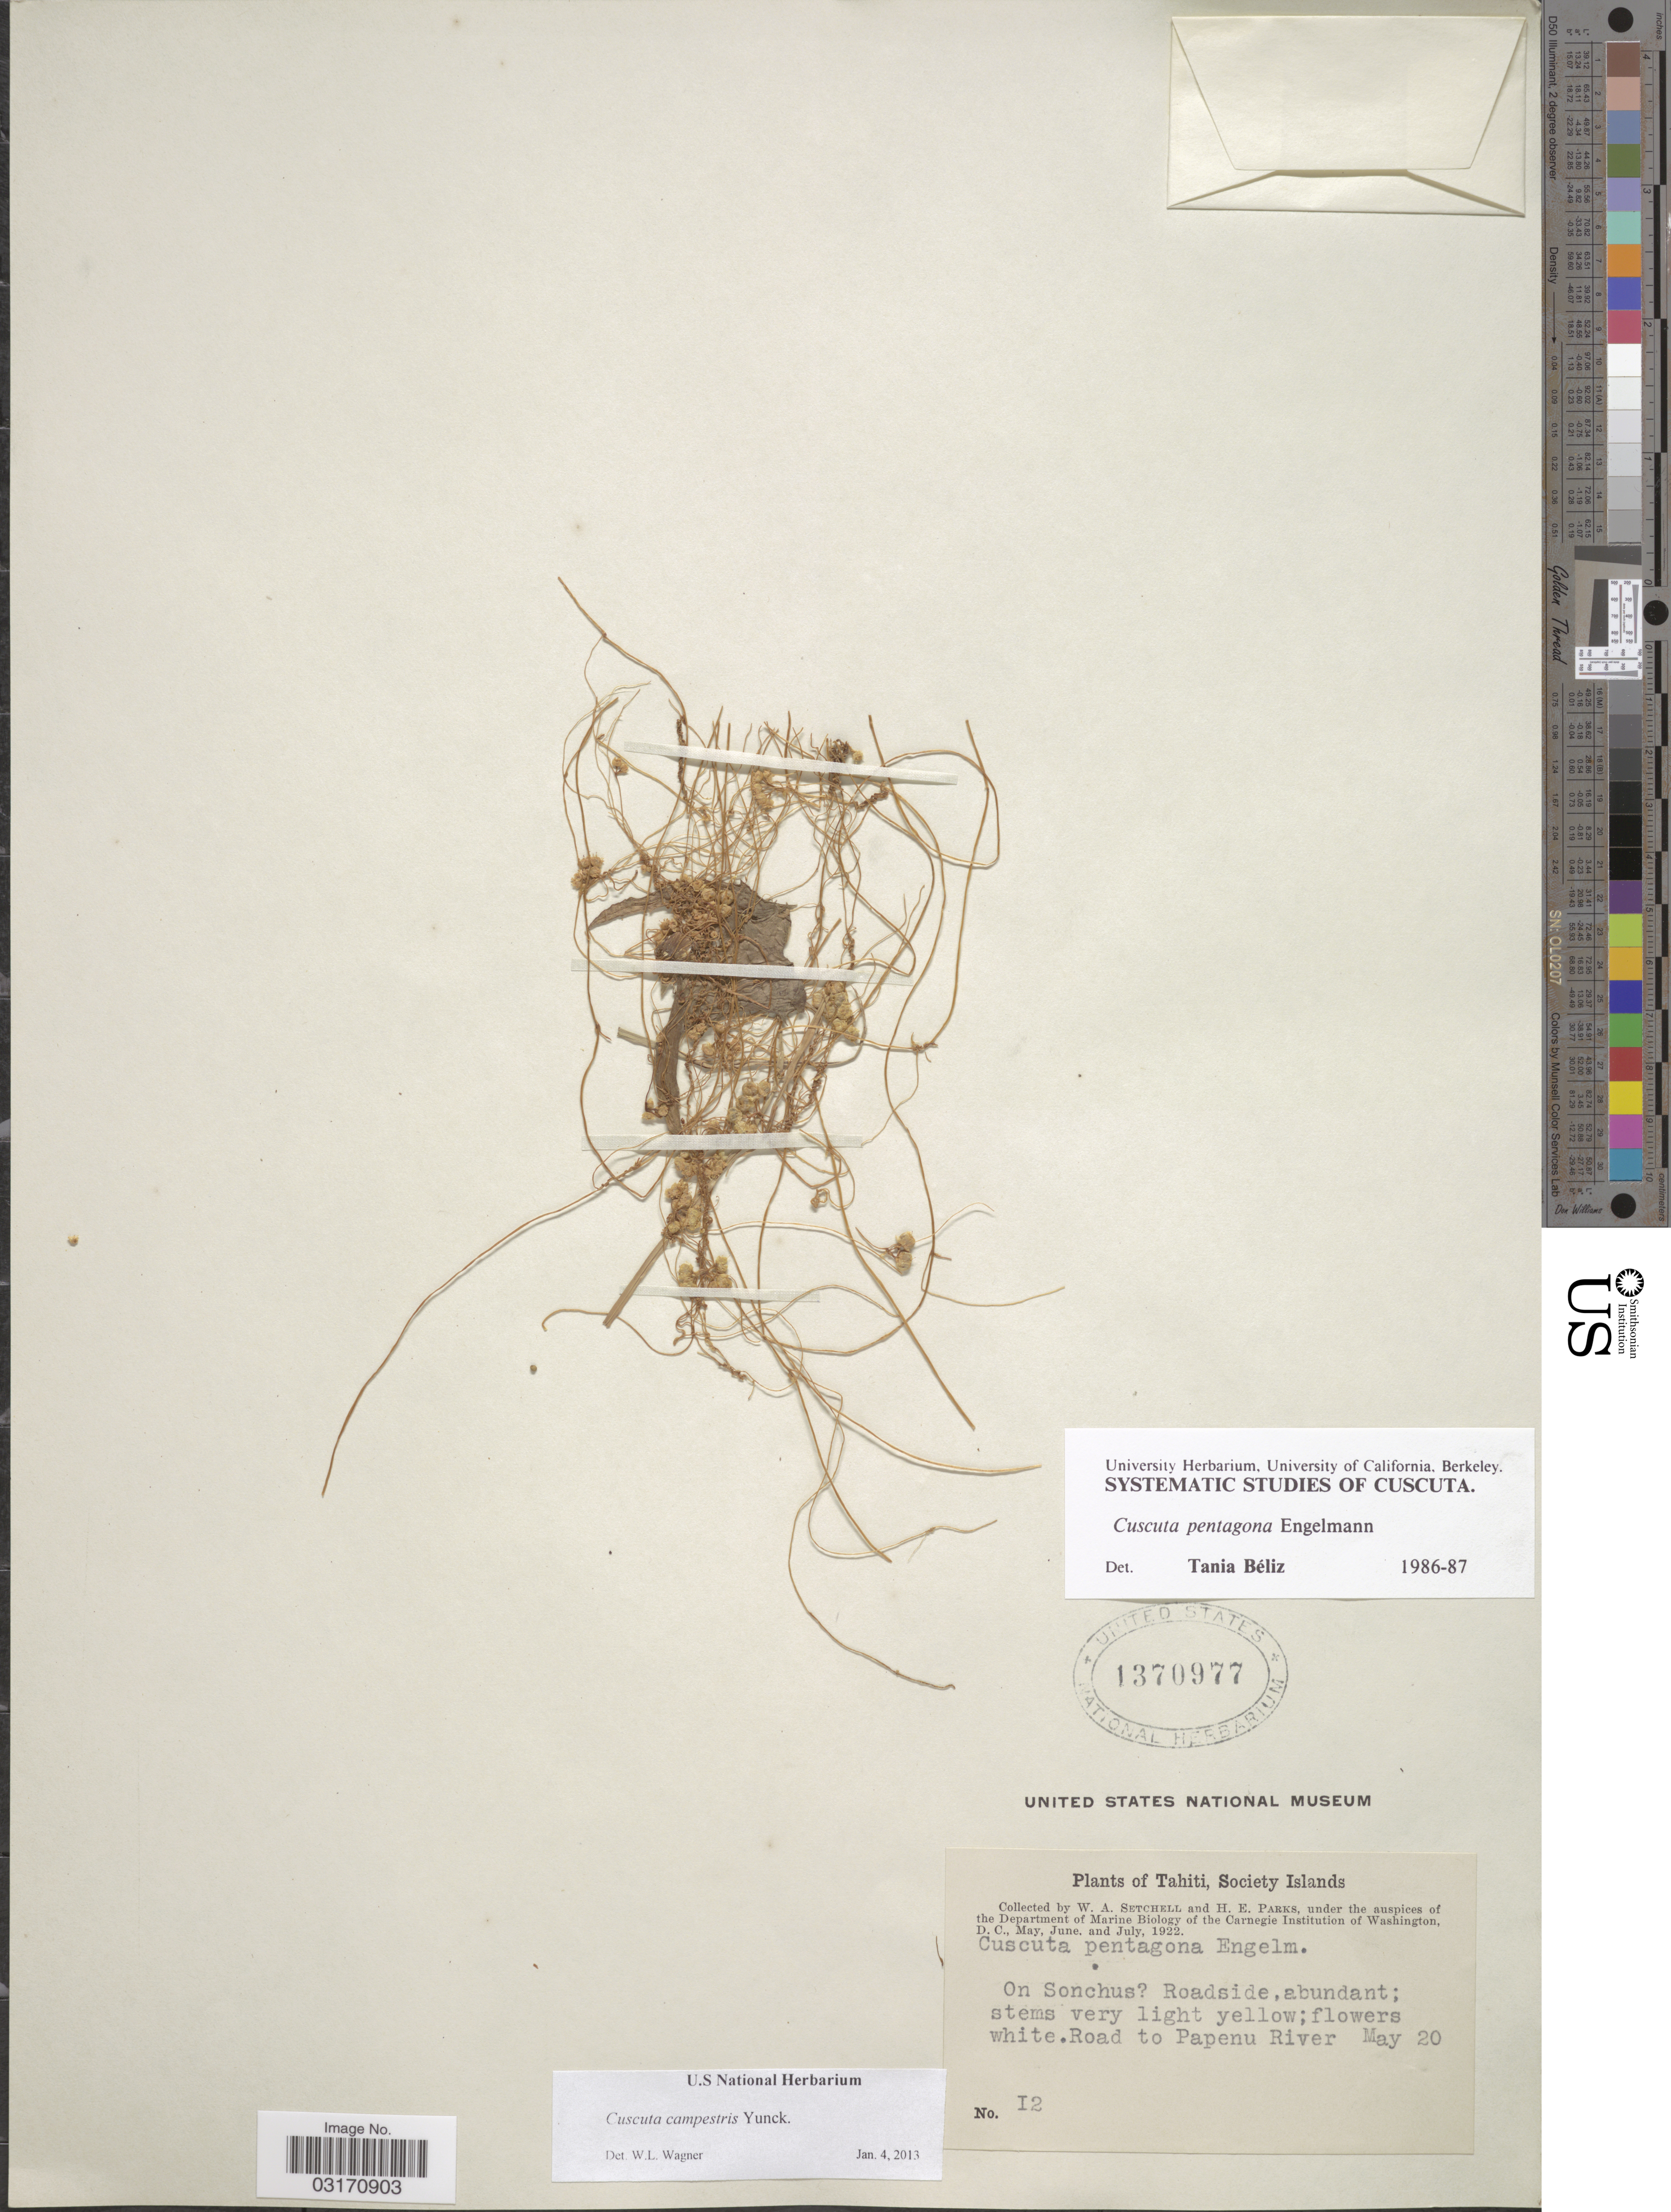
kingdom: Plantae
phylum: Tracheophyta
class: Magnoliopsida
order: Solanales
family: Convolvulaceae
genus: Cuscuta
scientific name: Cuscuta pentagona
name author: Engelm.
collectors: W. Setchell & H. E. Parks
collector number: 12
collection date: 1922-05-20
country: French Polynesia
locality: Tahiti, Society Islands. Roadside. Road to Papenu River.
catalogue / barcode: US 1370977